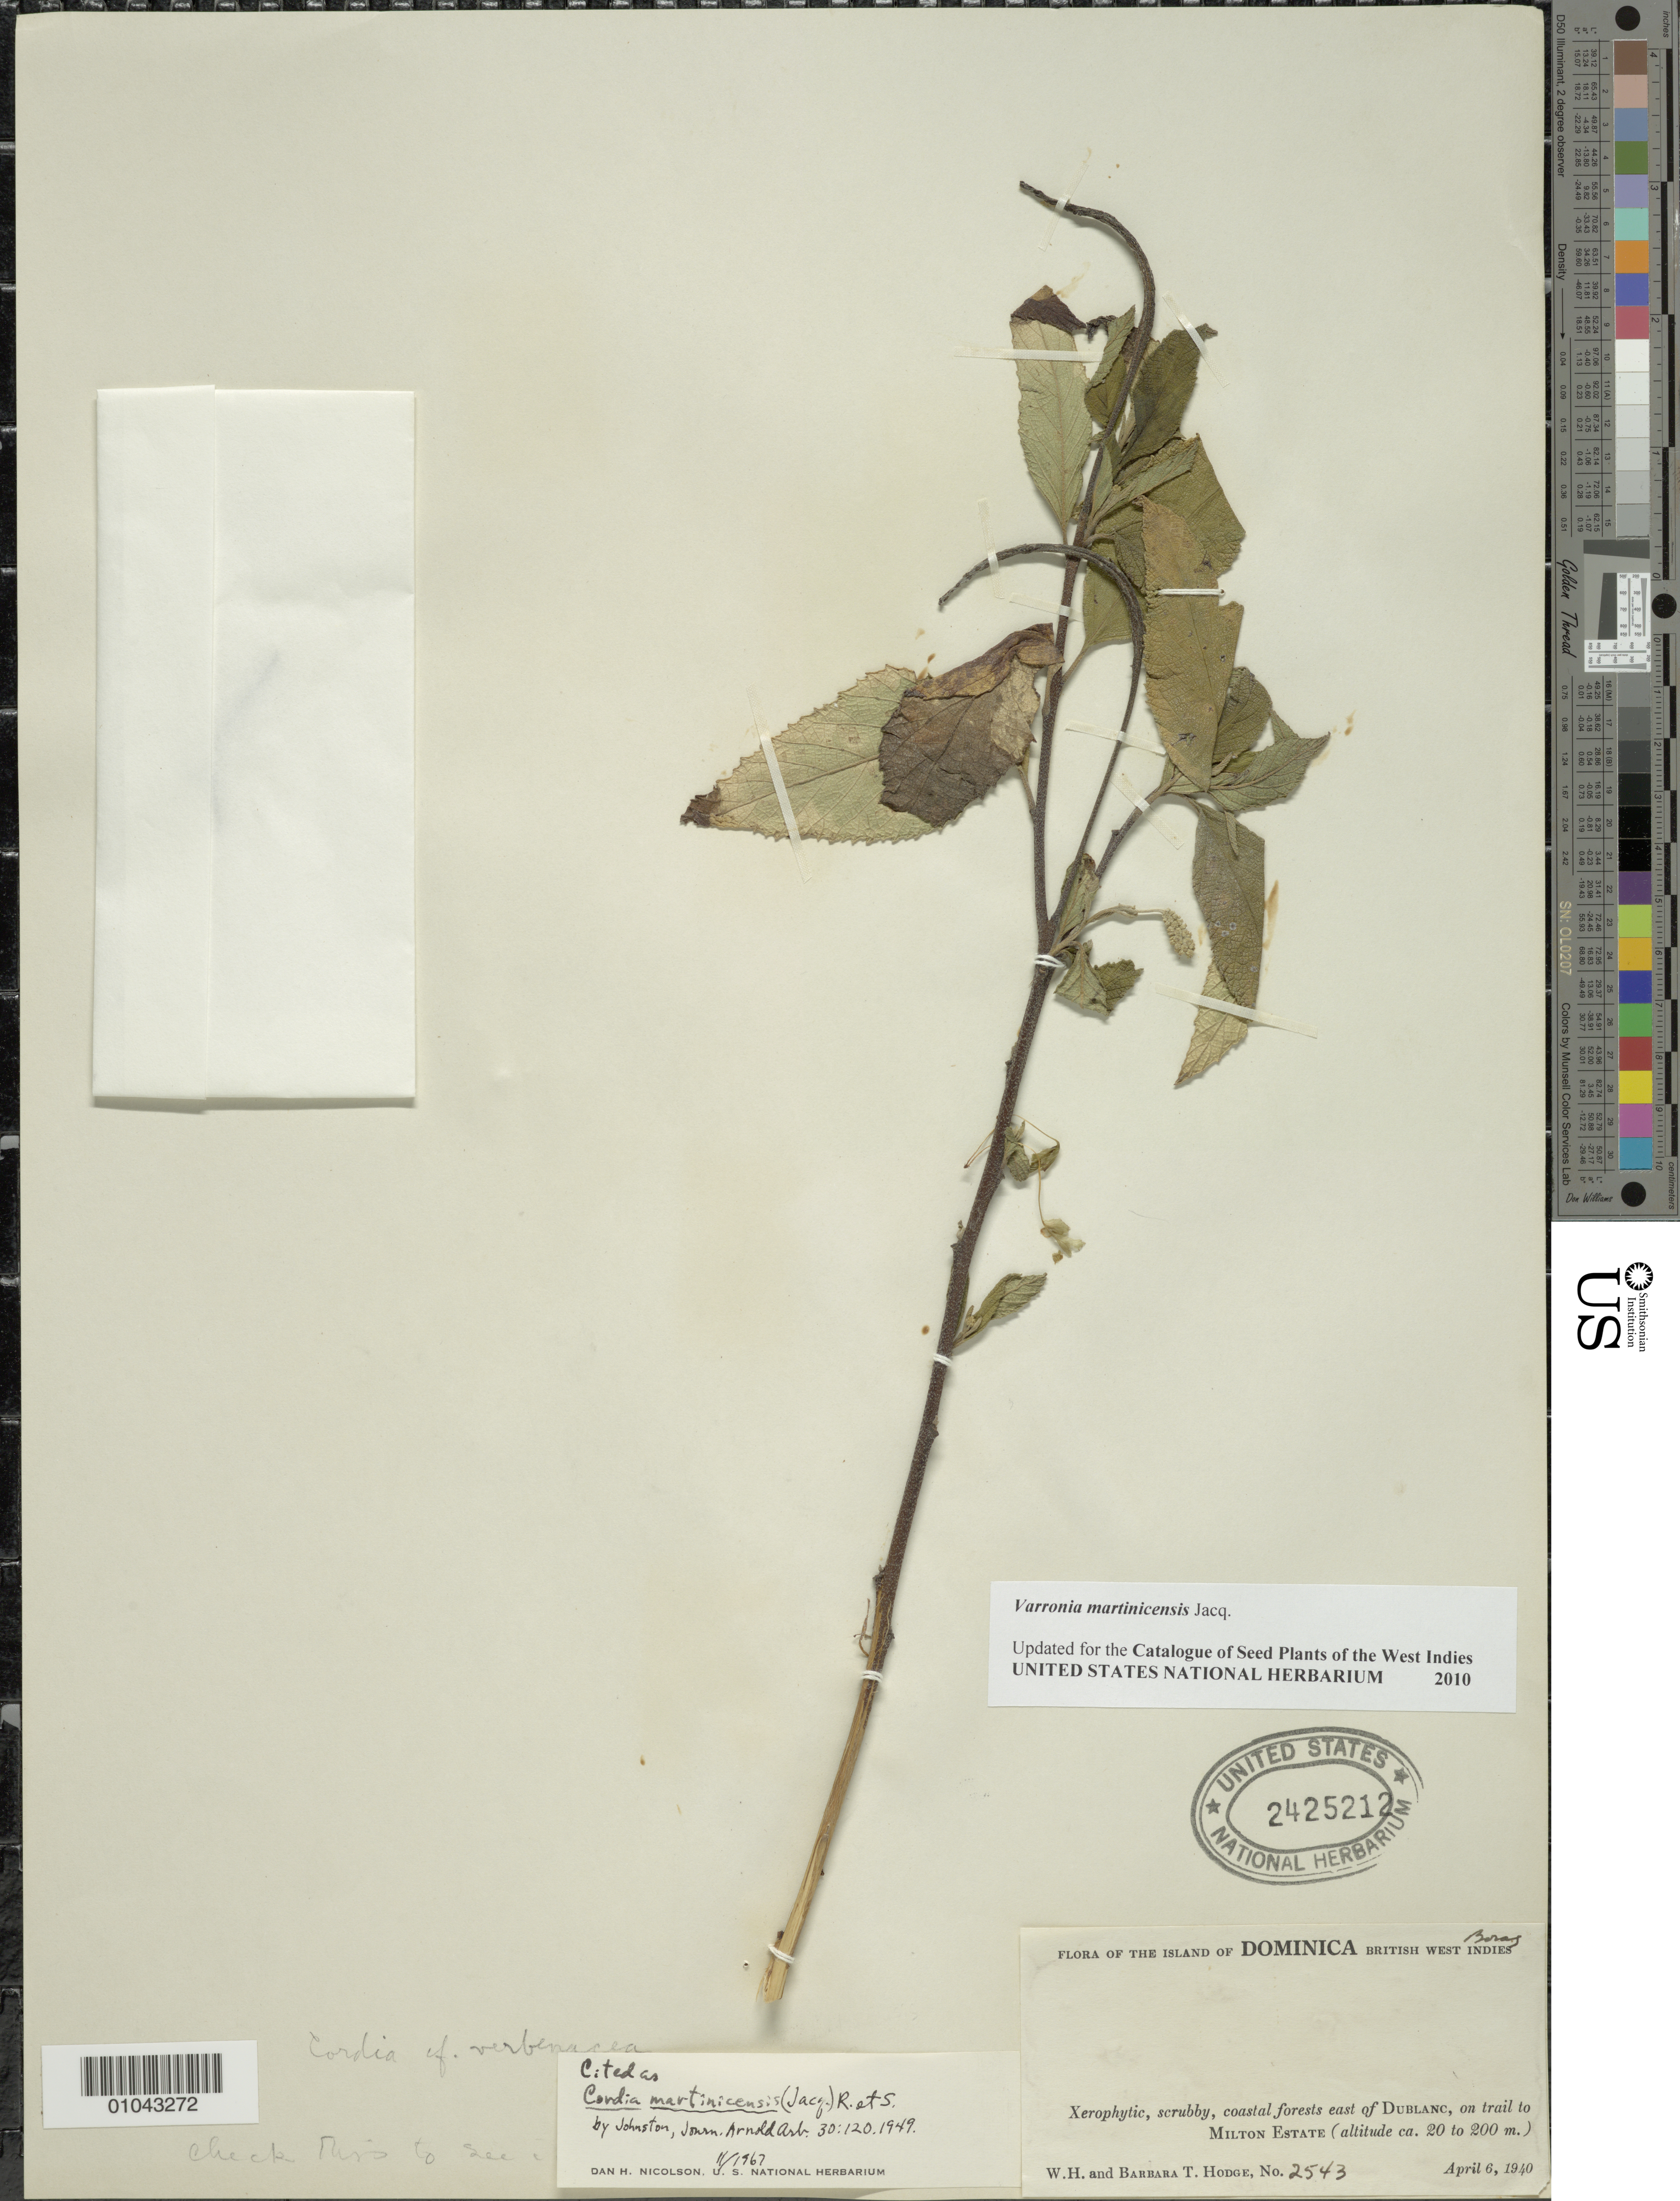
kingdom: Plantae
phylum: Tracheophyta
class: Magnoliopsida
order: Boraginales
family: Cordiaceae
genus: Varronia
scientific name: Varronia martinicensis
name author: Jacq.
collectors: W. Hodge & B. Hodge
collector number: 2543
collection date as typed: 06 Apr 1940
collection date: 1940-04-06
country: Dominica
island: Dominica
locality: East of Dublanc, on trail to Milton Estate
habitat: Xerophytic, scrubby, coastal forests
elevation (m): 20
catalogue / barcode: US 2425212